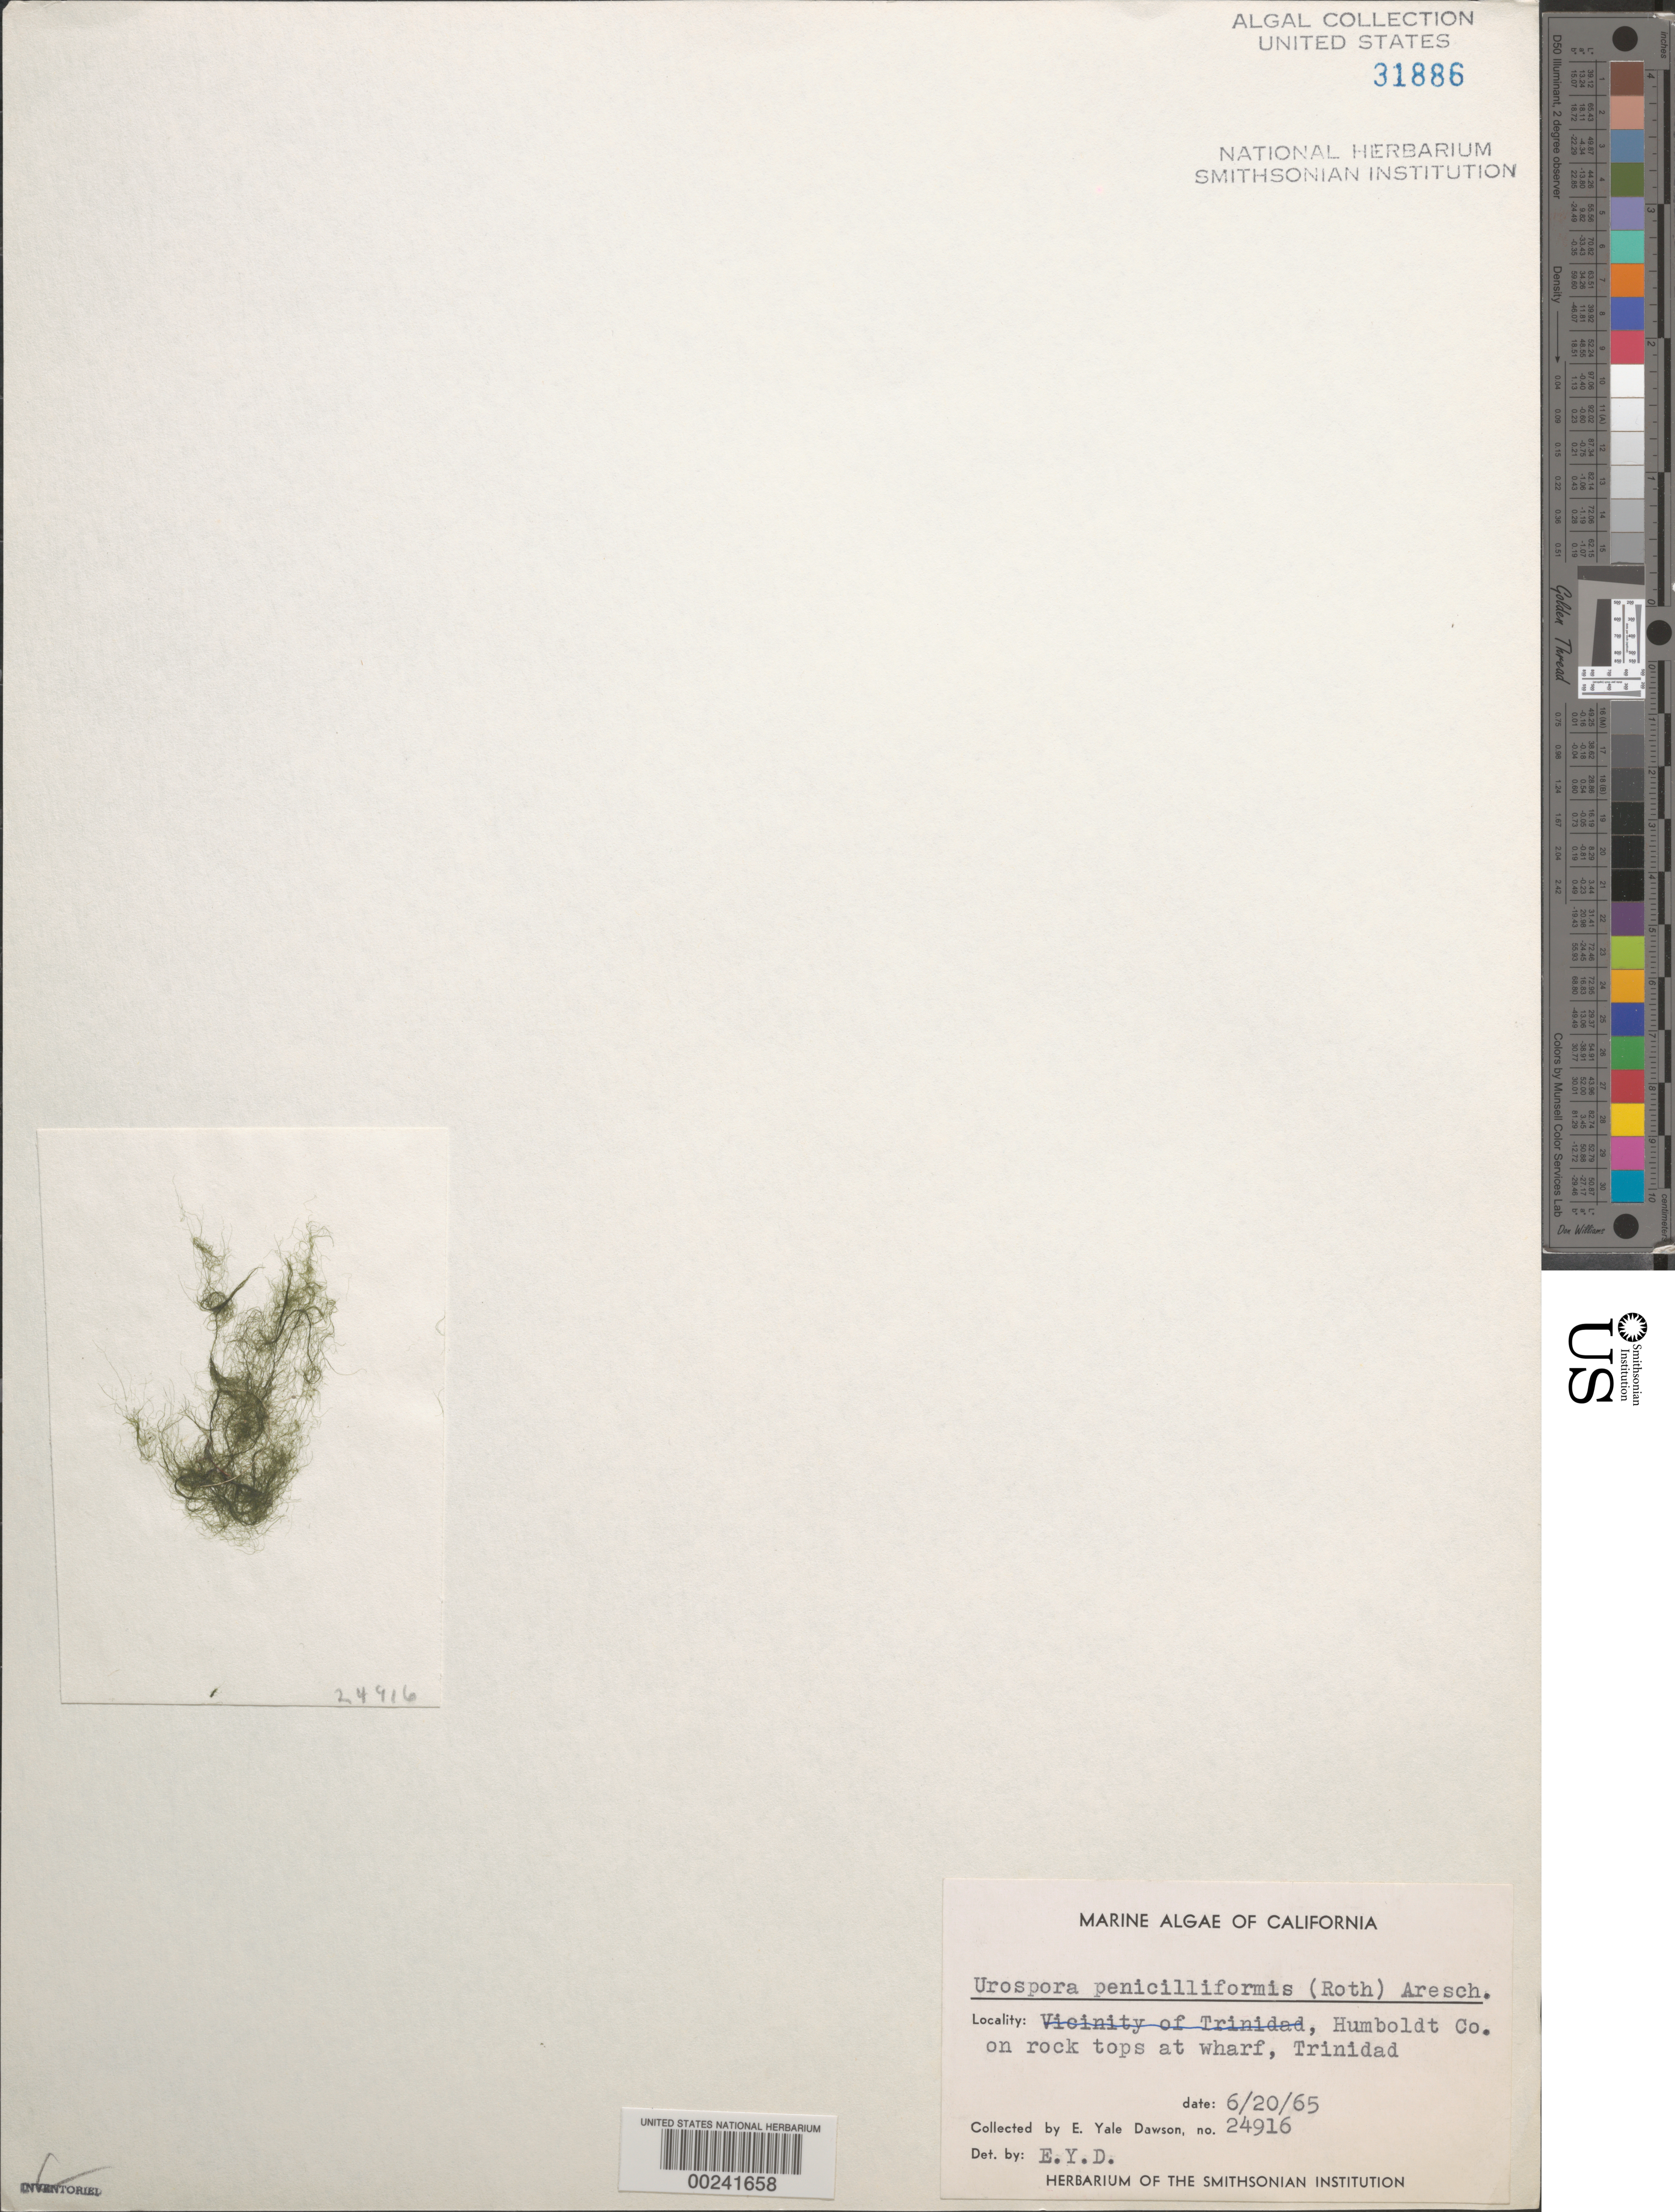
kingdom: Plantae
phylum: Chlorophyta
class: Ulvophyceae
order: Ulotrichales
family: Ulotrichaceae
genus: Urospora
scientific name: Urospora penicilliformis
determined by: Dawson, E. Y.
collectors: E. Y. Dawson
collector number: EYD 24916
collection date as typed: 20 Jun 1965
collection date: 1965-06-20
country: United States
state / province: California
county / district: Humboldt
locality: Trinidad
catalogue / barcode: US 31886